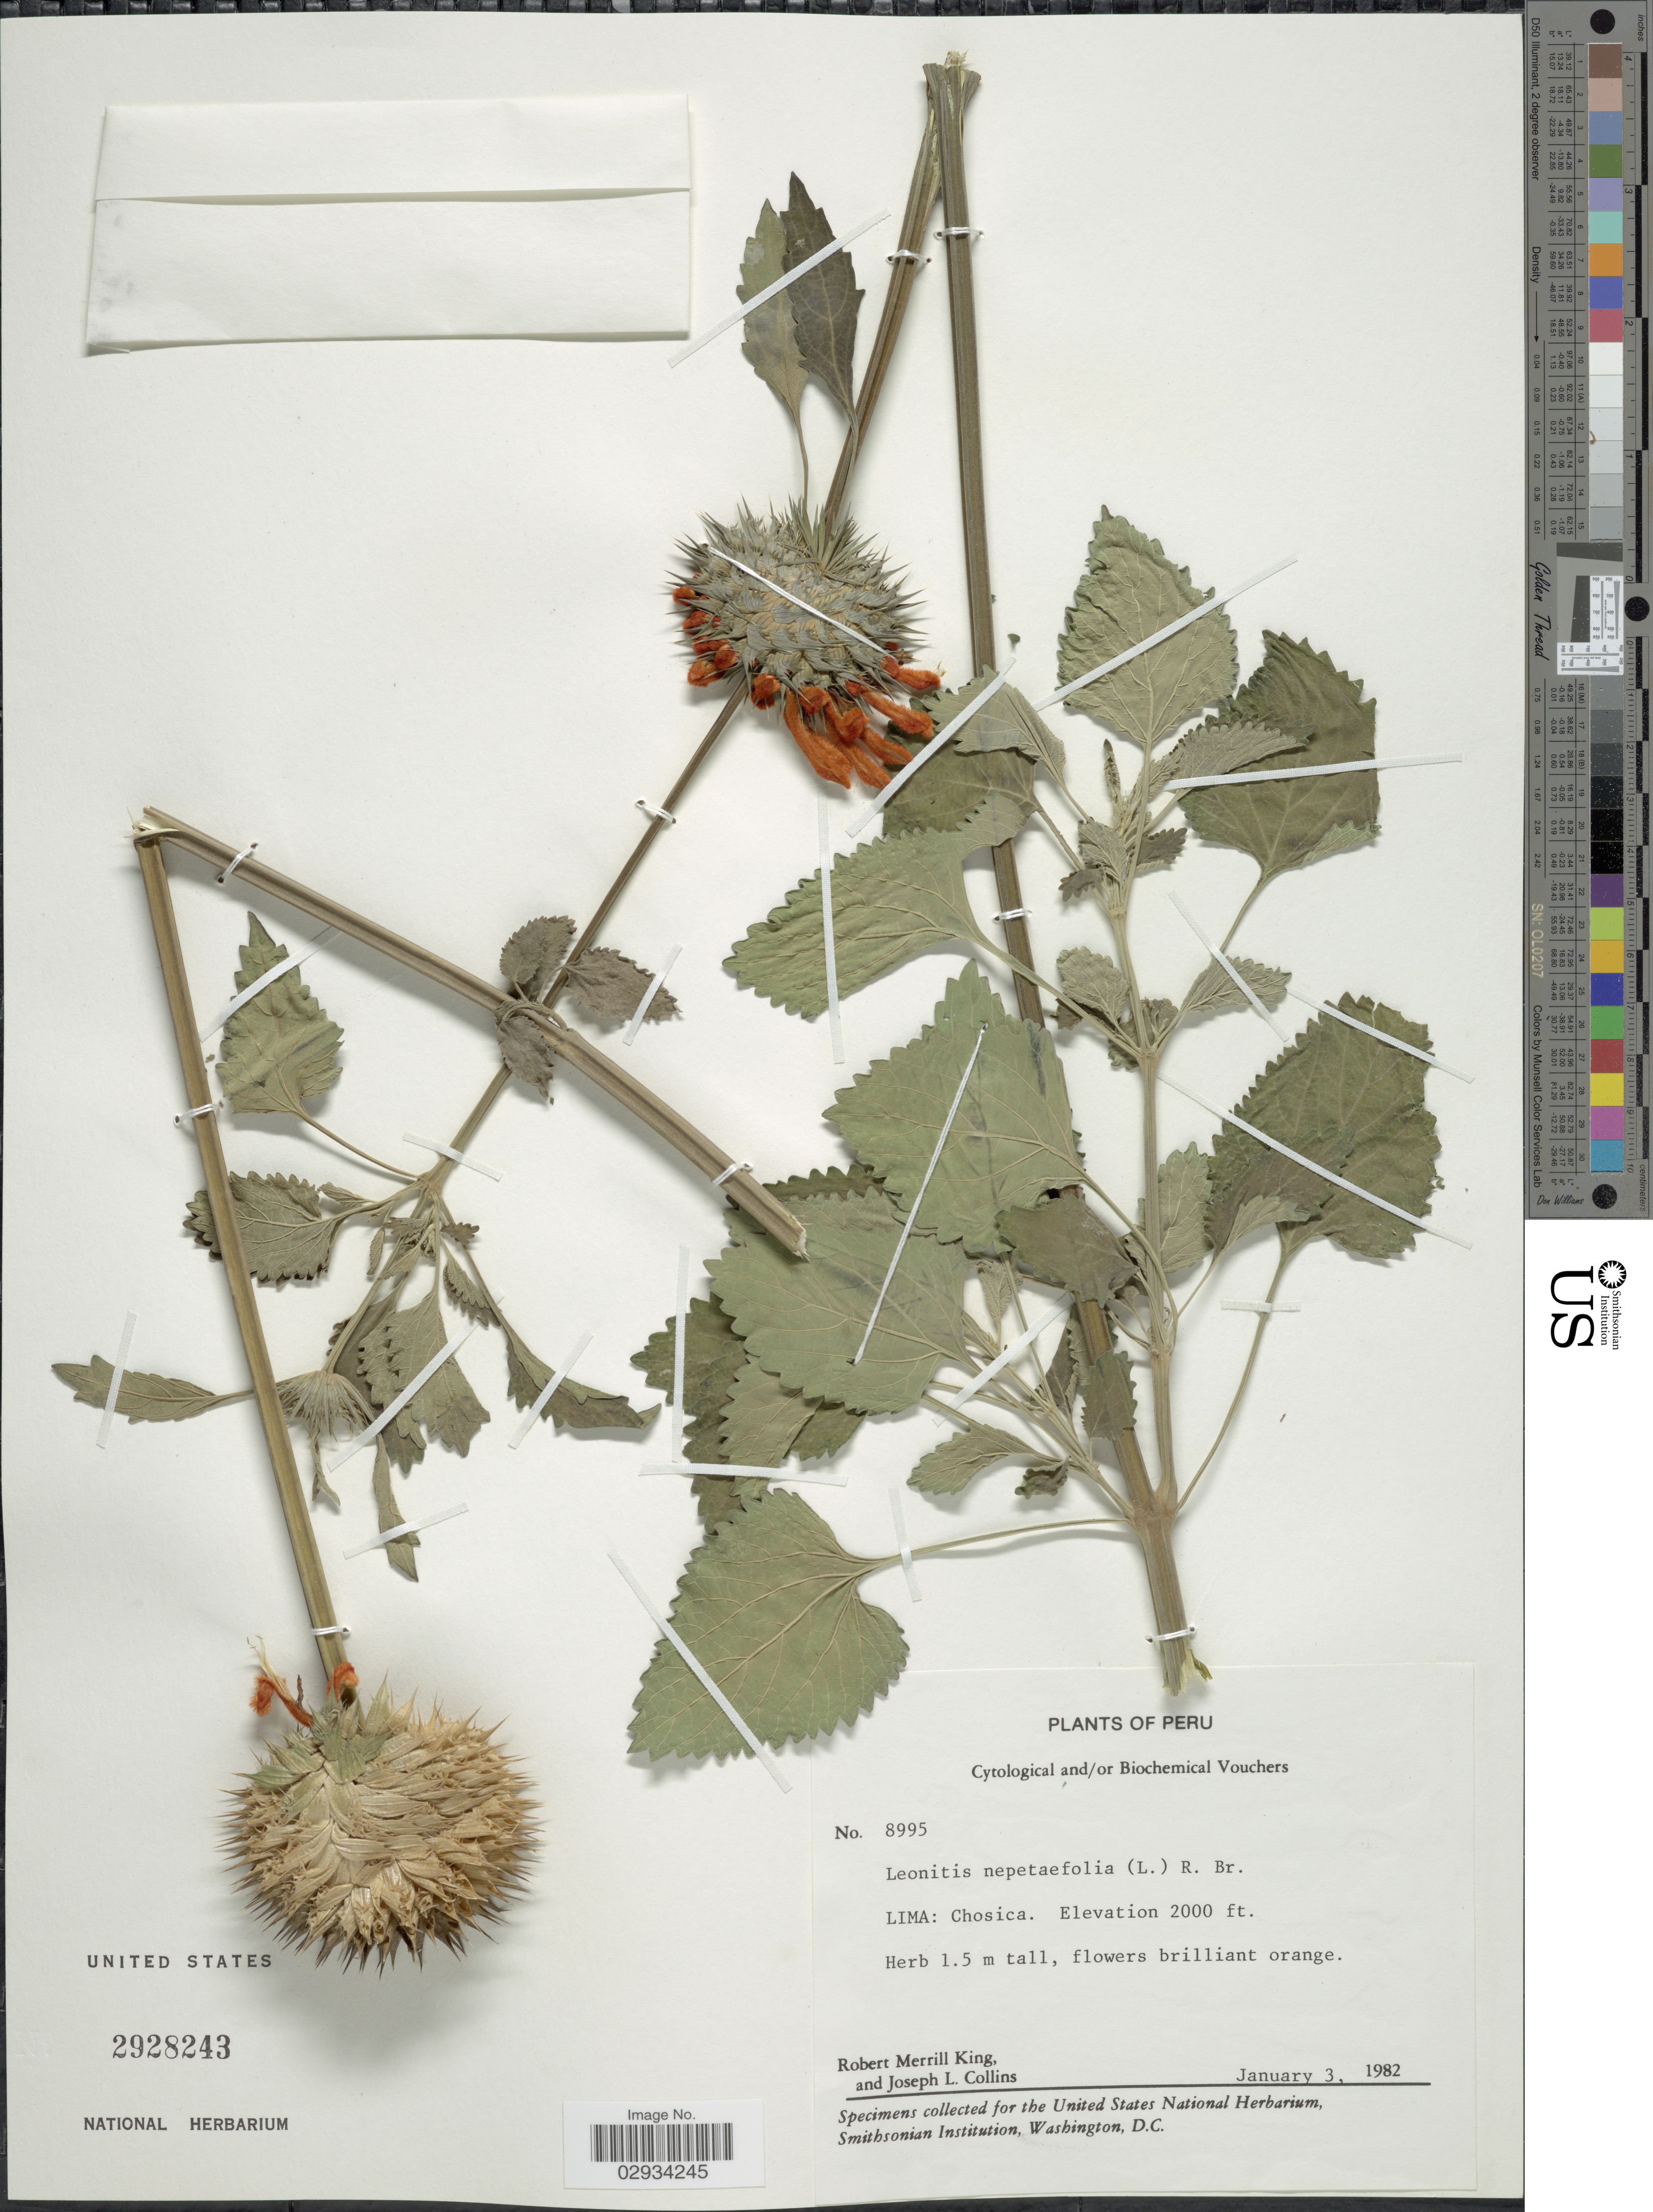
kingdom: Plantae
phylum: Tracheophyta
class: Magnoliopsida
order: Lamiales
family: Lamiaceae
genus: Leonotis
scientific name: Leonotis nepetifolia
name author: (L.) R. Br.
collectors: R. M. King & J. L. Collins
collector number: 8995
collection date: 1982-01-03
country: Peru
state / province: Lima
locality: Lima: Chosica.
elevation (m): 610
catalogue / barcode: US 2928243